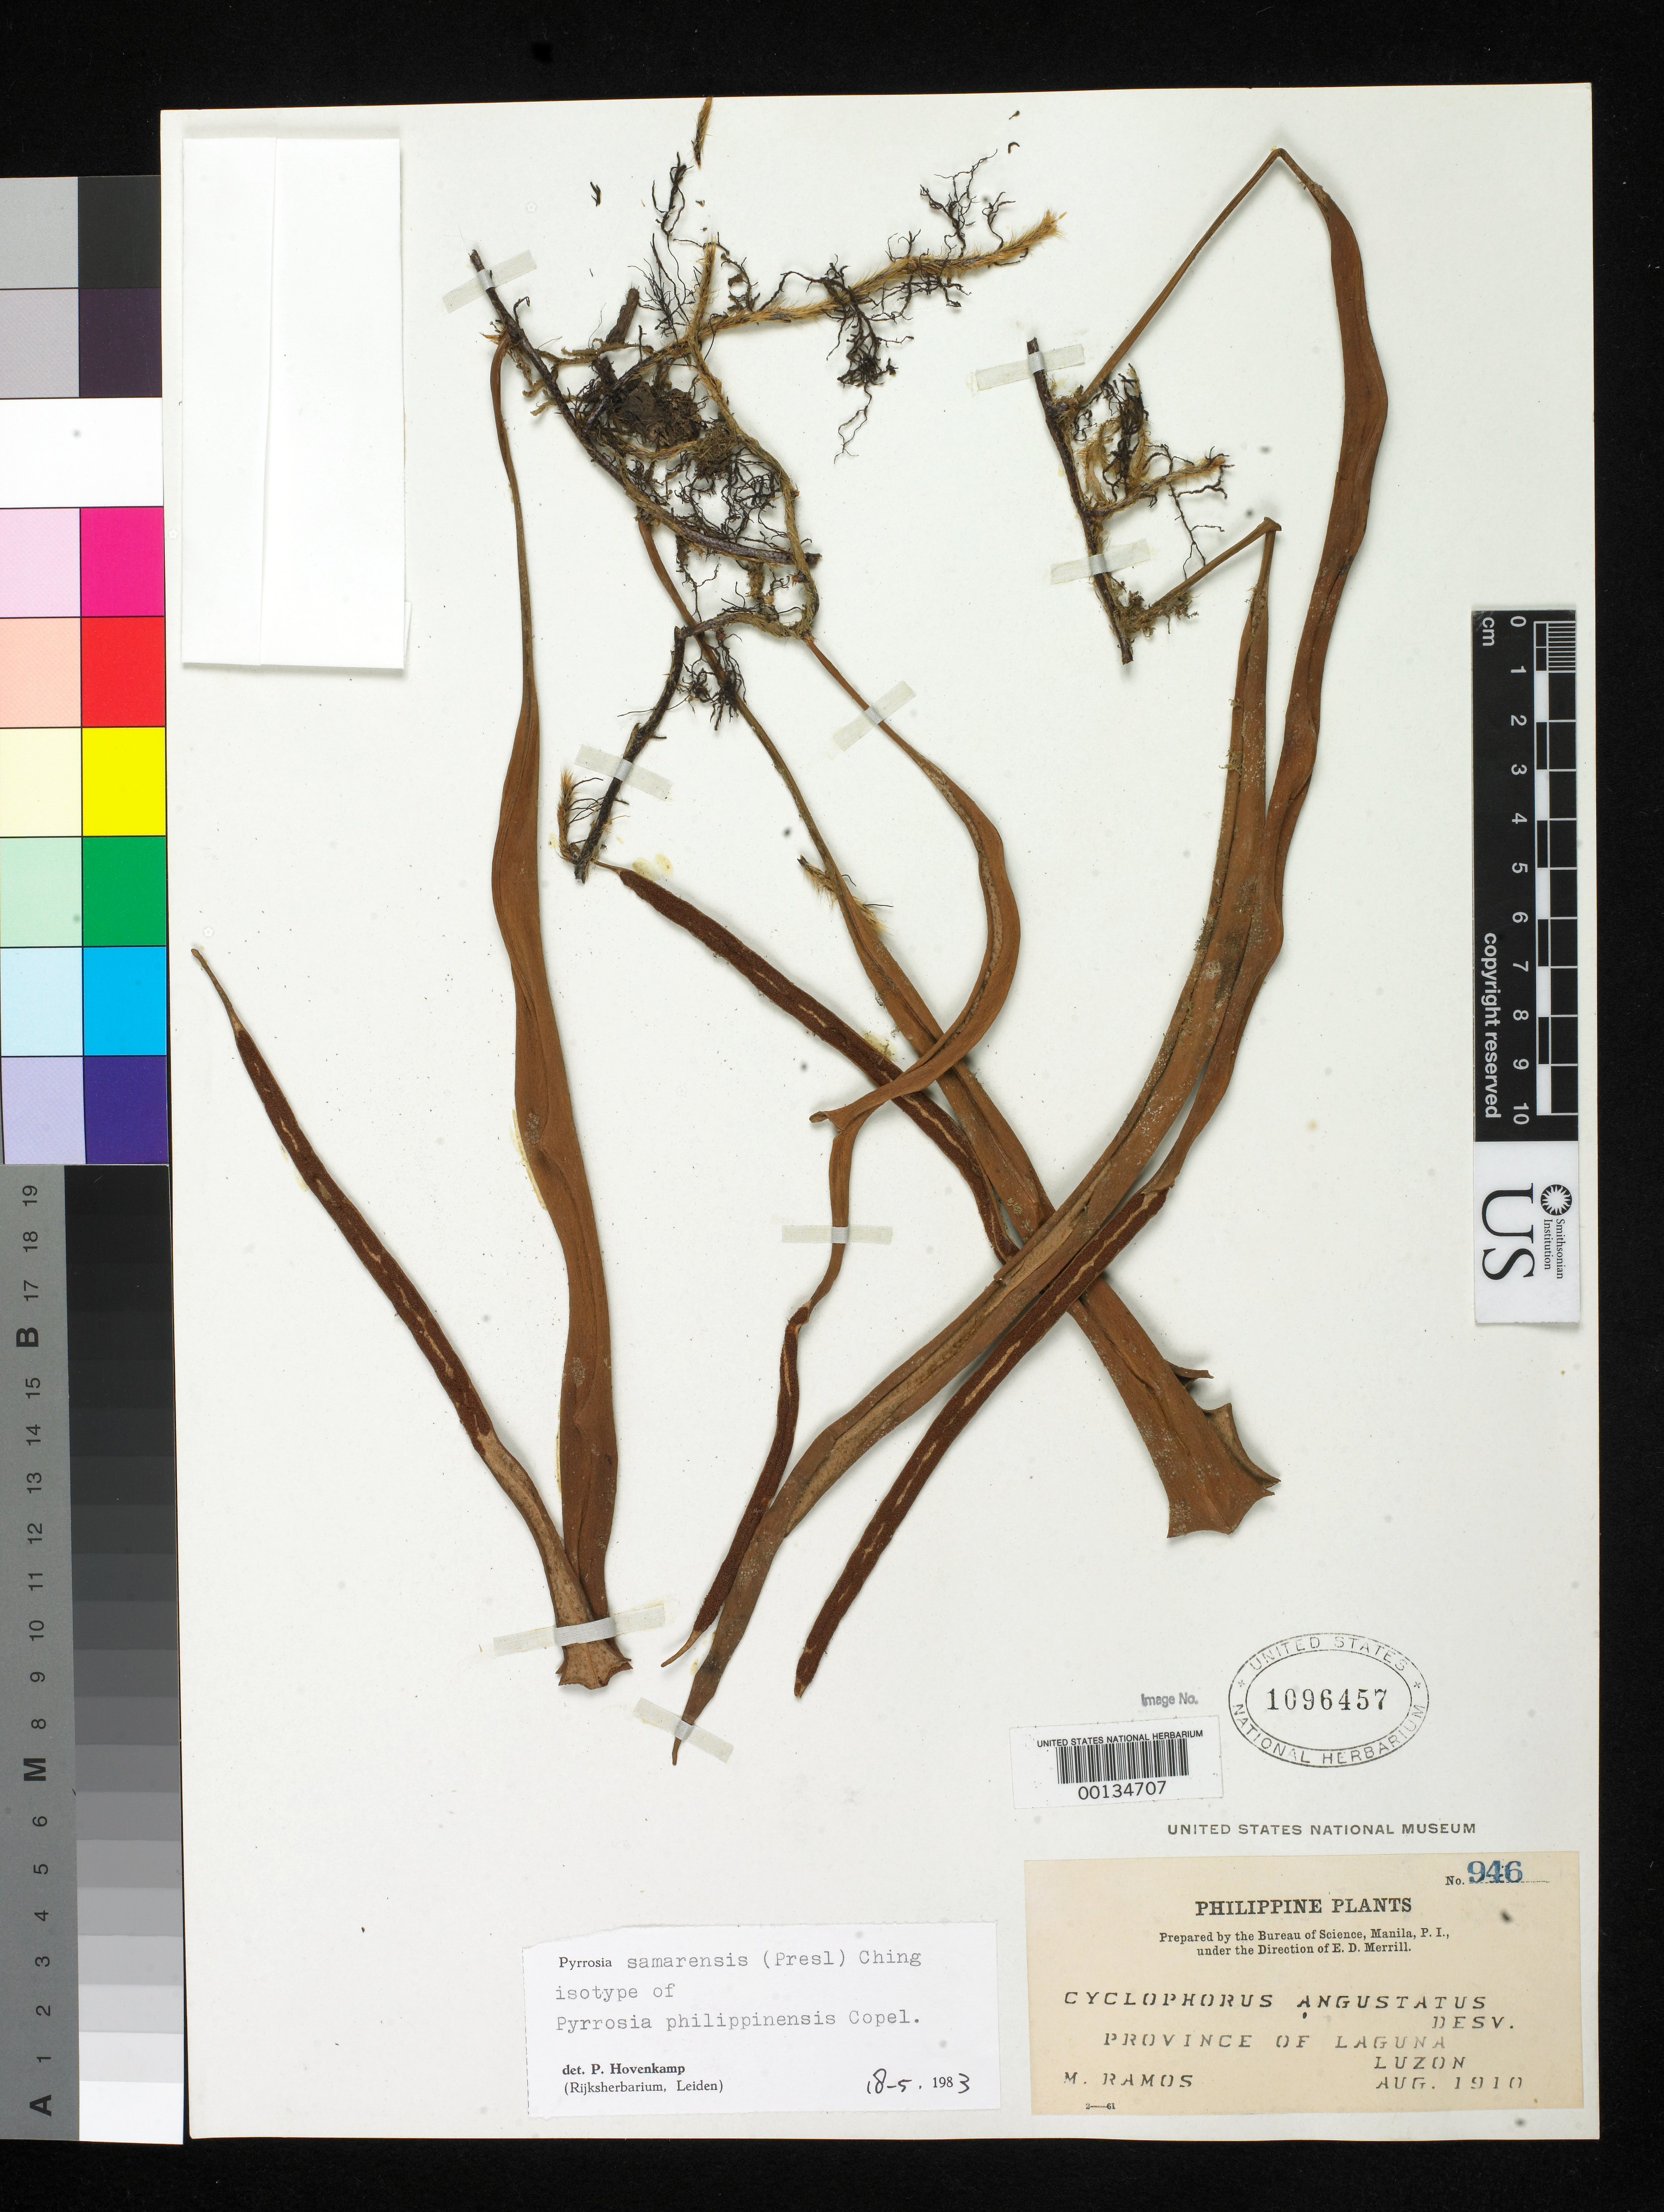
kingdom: Plantae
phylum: Tracheophyta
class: Polypodiopsida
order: Polypodiales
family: Polypodiaceae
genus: Pyrrosia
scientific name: Pyrrosia philippinensis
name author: Copleand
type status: Isotype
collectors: M. Ramos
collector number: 946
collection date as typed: Aug 1910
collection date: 1910-08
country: Philippines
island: Luzon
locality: Laguna.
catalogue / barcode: US 1096457